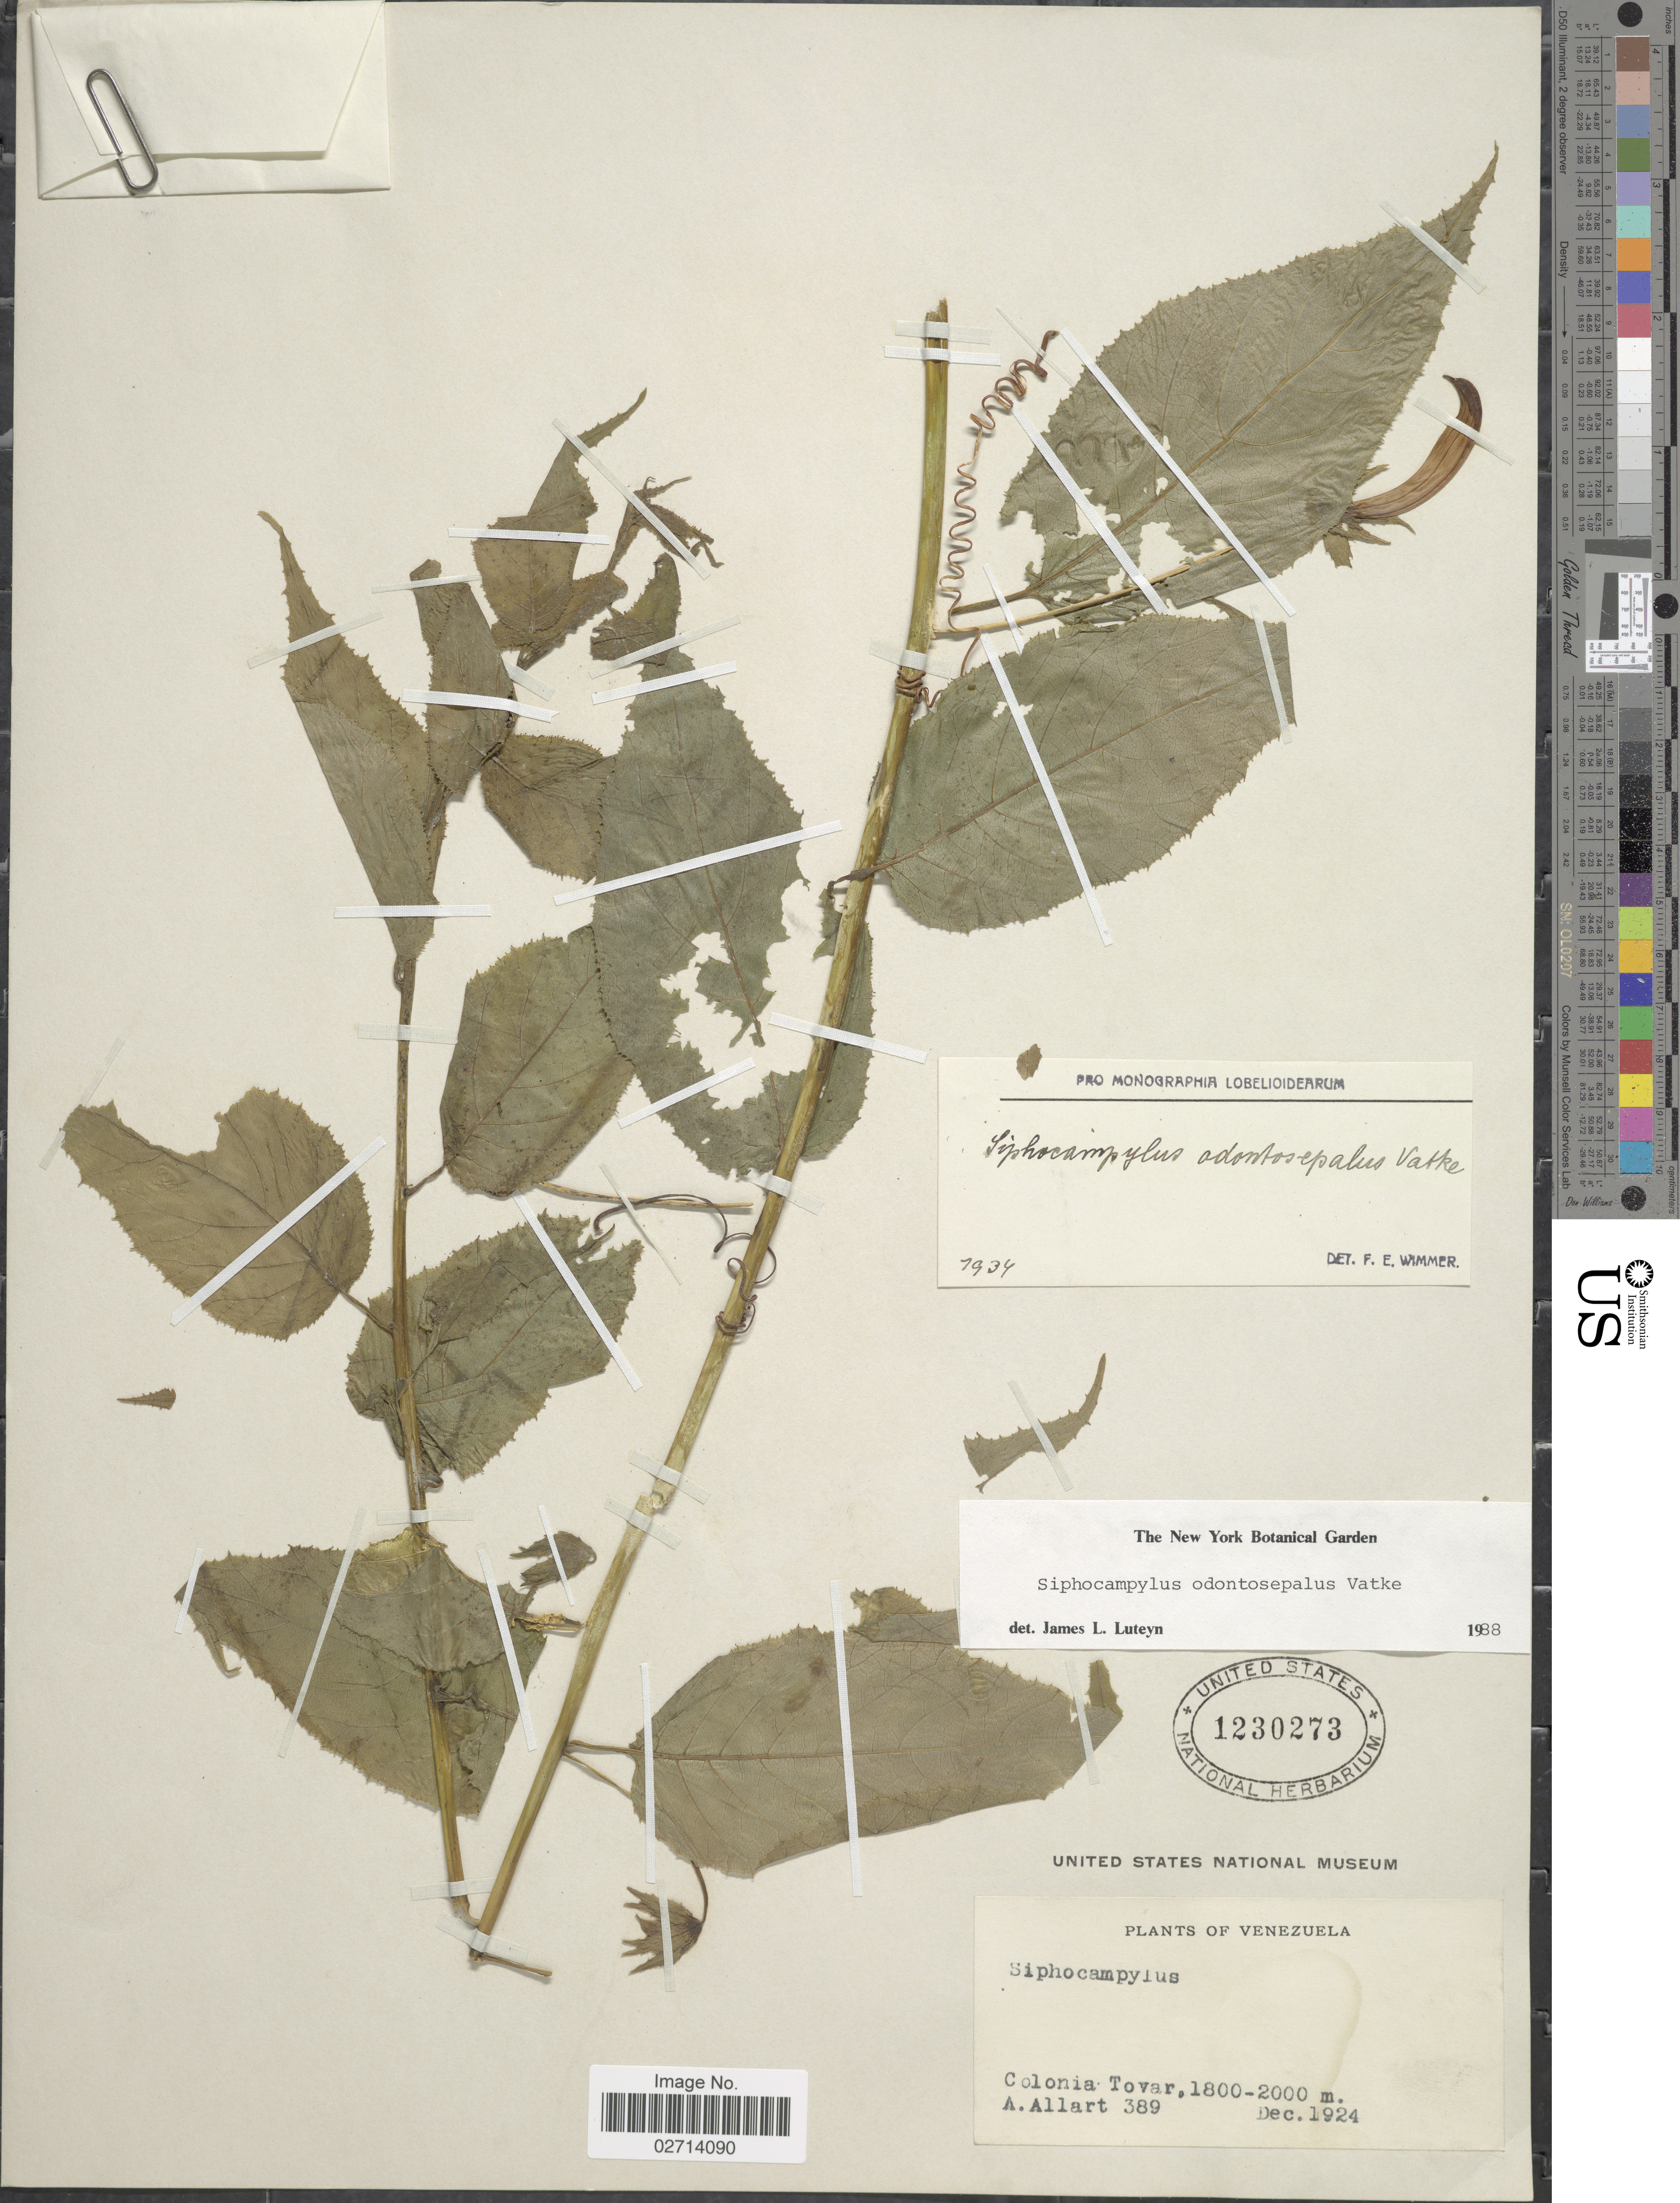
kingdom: Plantae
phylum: Tracheophyta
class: Magnoliopsida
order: Asterales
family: Campanulaceae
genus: Siphocampylus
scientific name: Siphocampylus odontosepalus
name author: Vatke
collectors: A. Allart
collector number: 389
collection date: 1924-12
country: Venezuela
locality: Colonia Tovar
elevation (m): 1800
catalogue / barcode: US 1230273